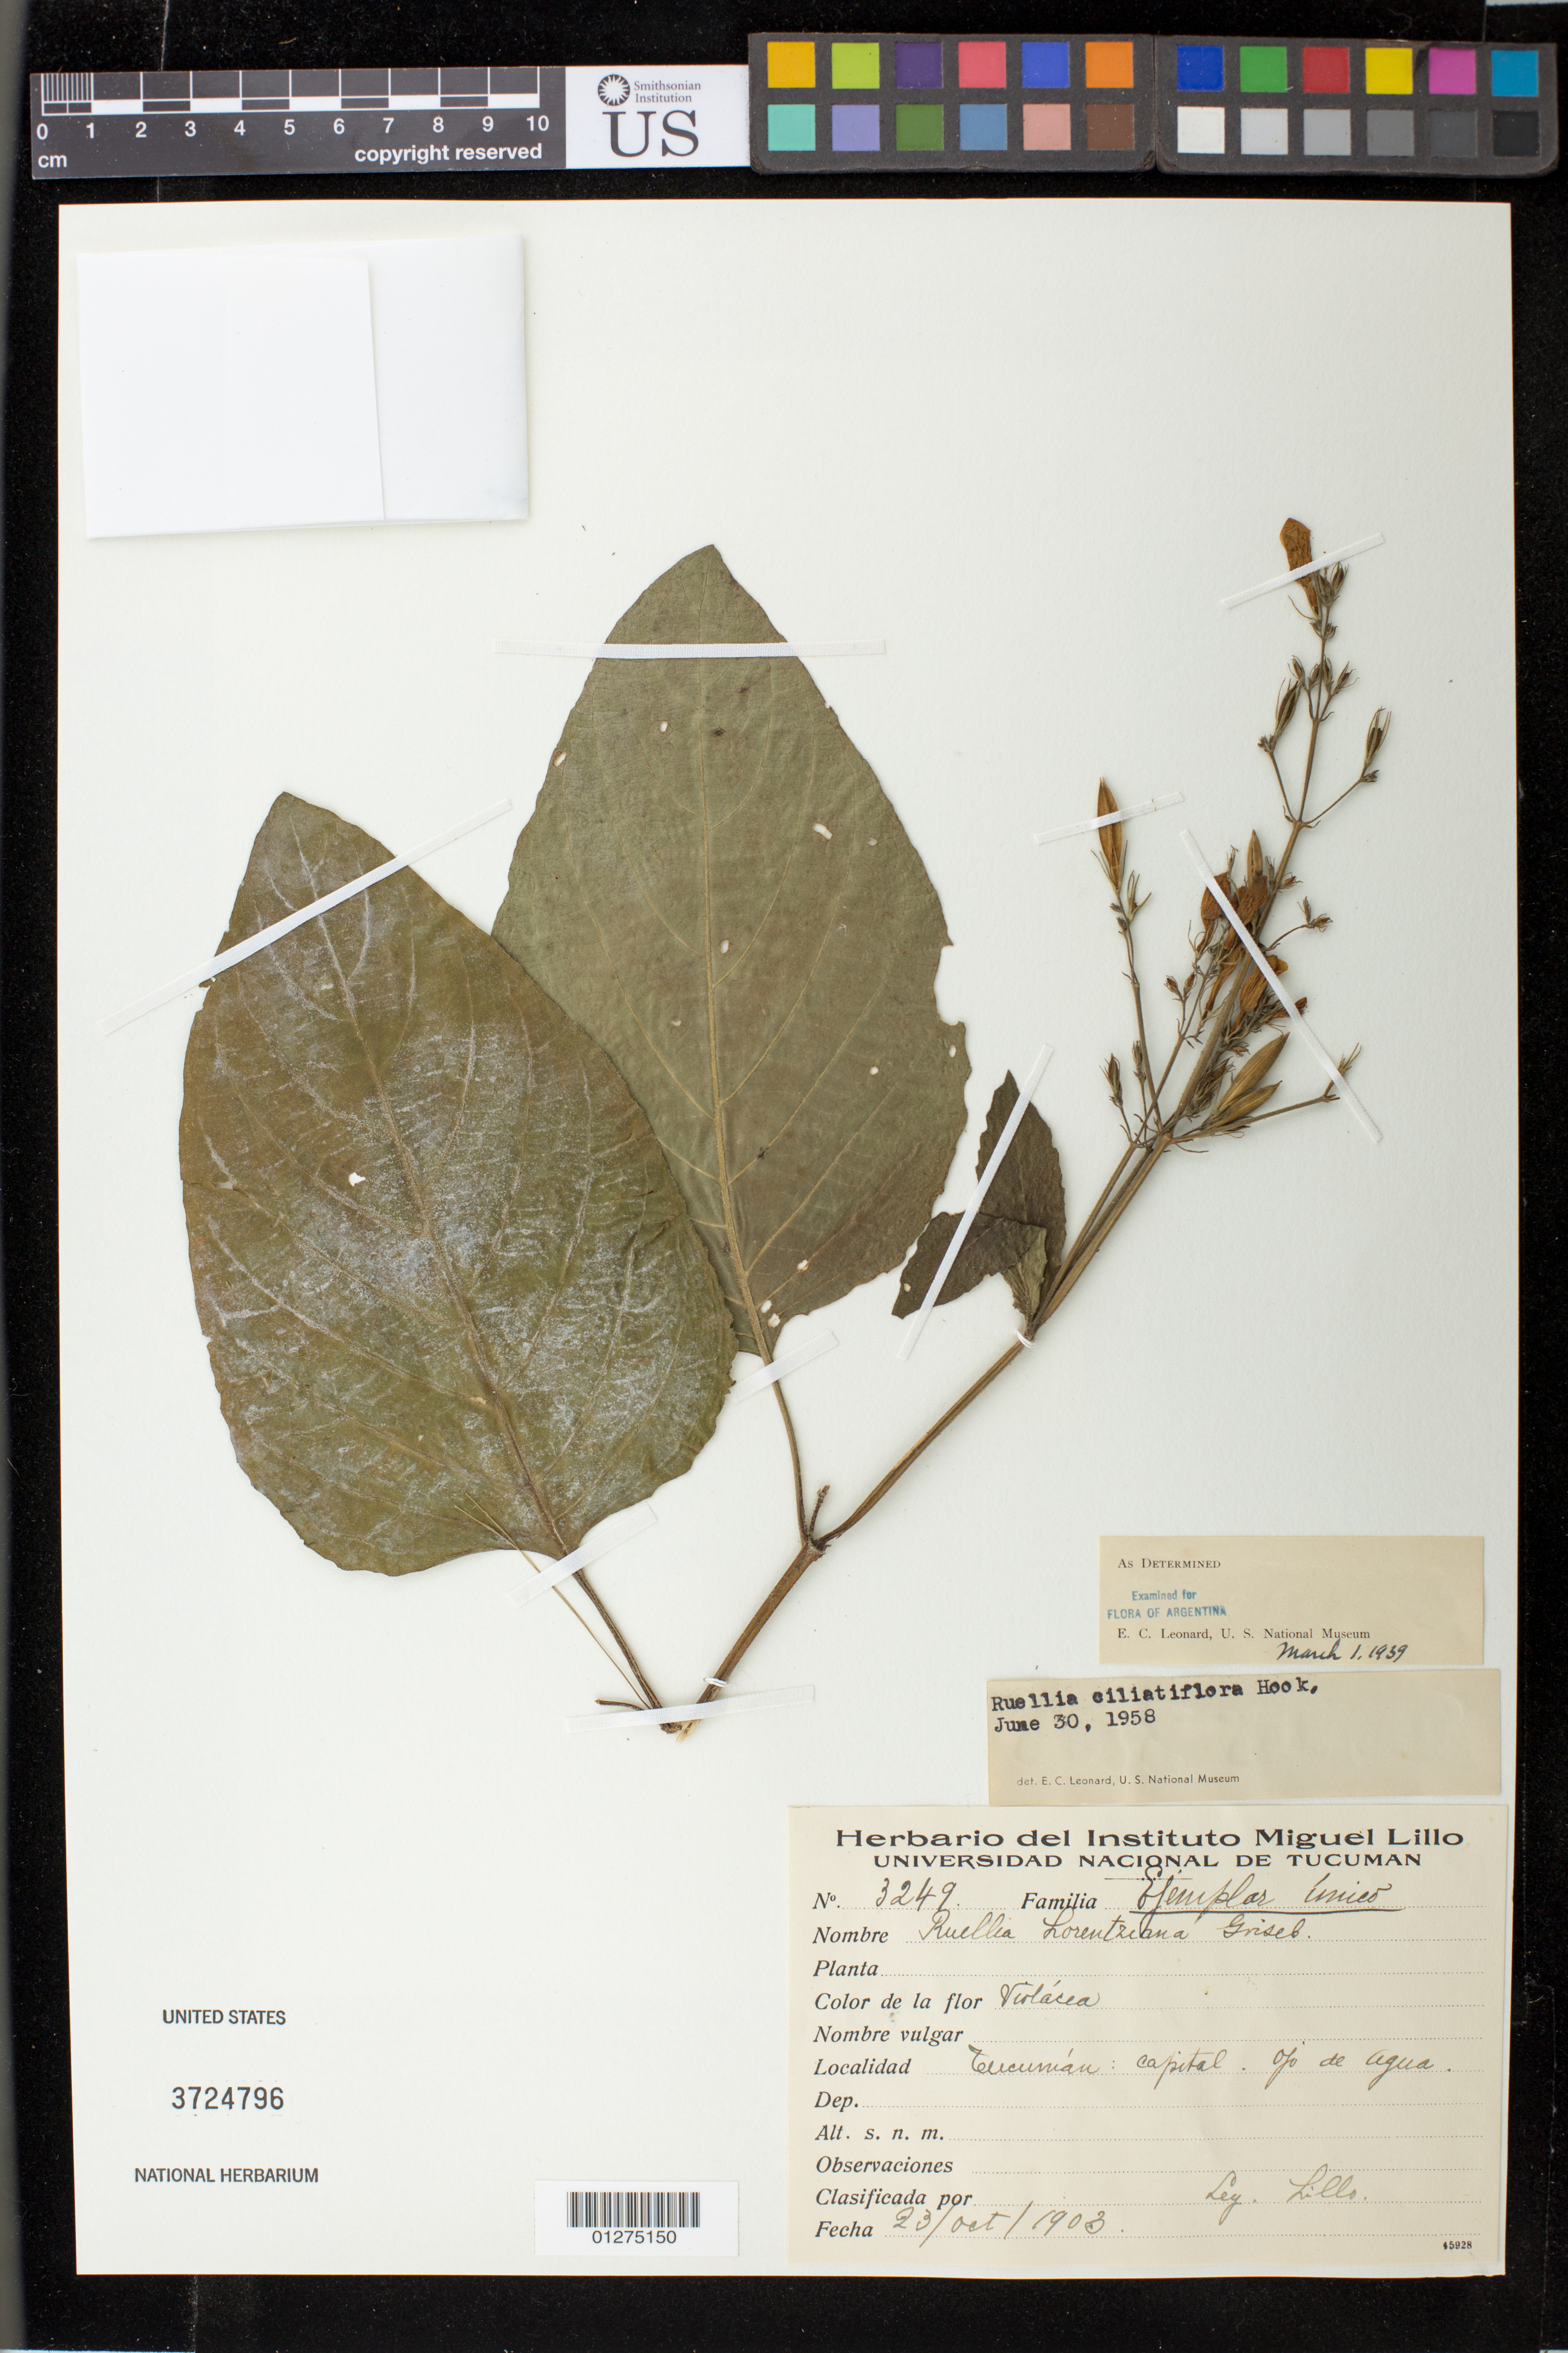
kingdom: Plantae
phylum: Tracheophyta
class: Magnoliopsida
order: Lamiales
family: Acanthaceae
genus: Ruellia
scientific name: Ruellia ciliatiflora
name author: Hook.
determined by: Leonard, Emery C., (US)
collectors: -. Lillo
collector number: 3249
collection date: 1903-10-23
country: Argentina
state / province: Tucuman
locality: Tucuman: Capital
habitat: oj. de agua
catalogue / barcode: US 3724796